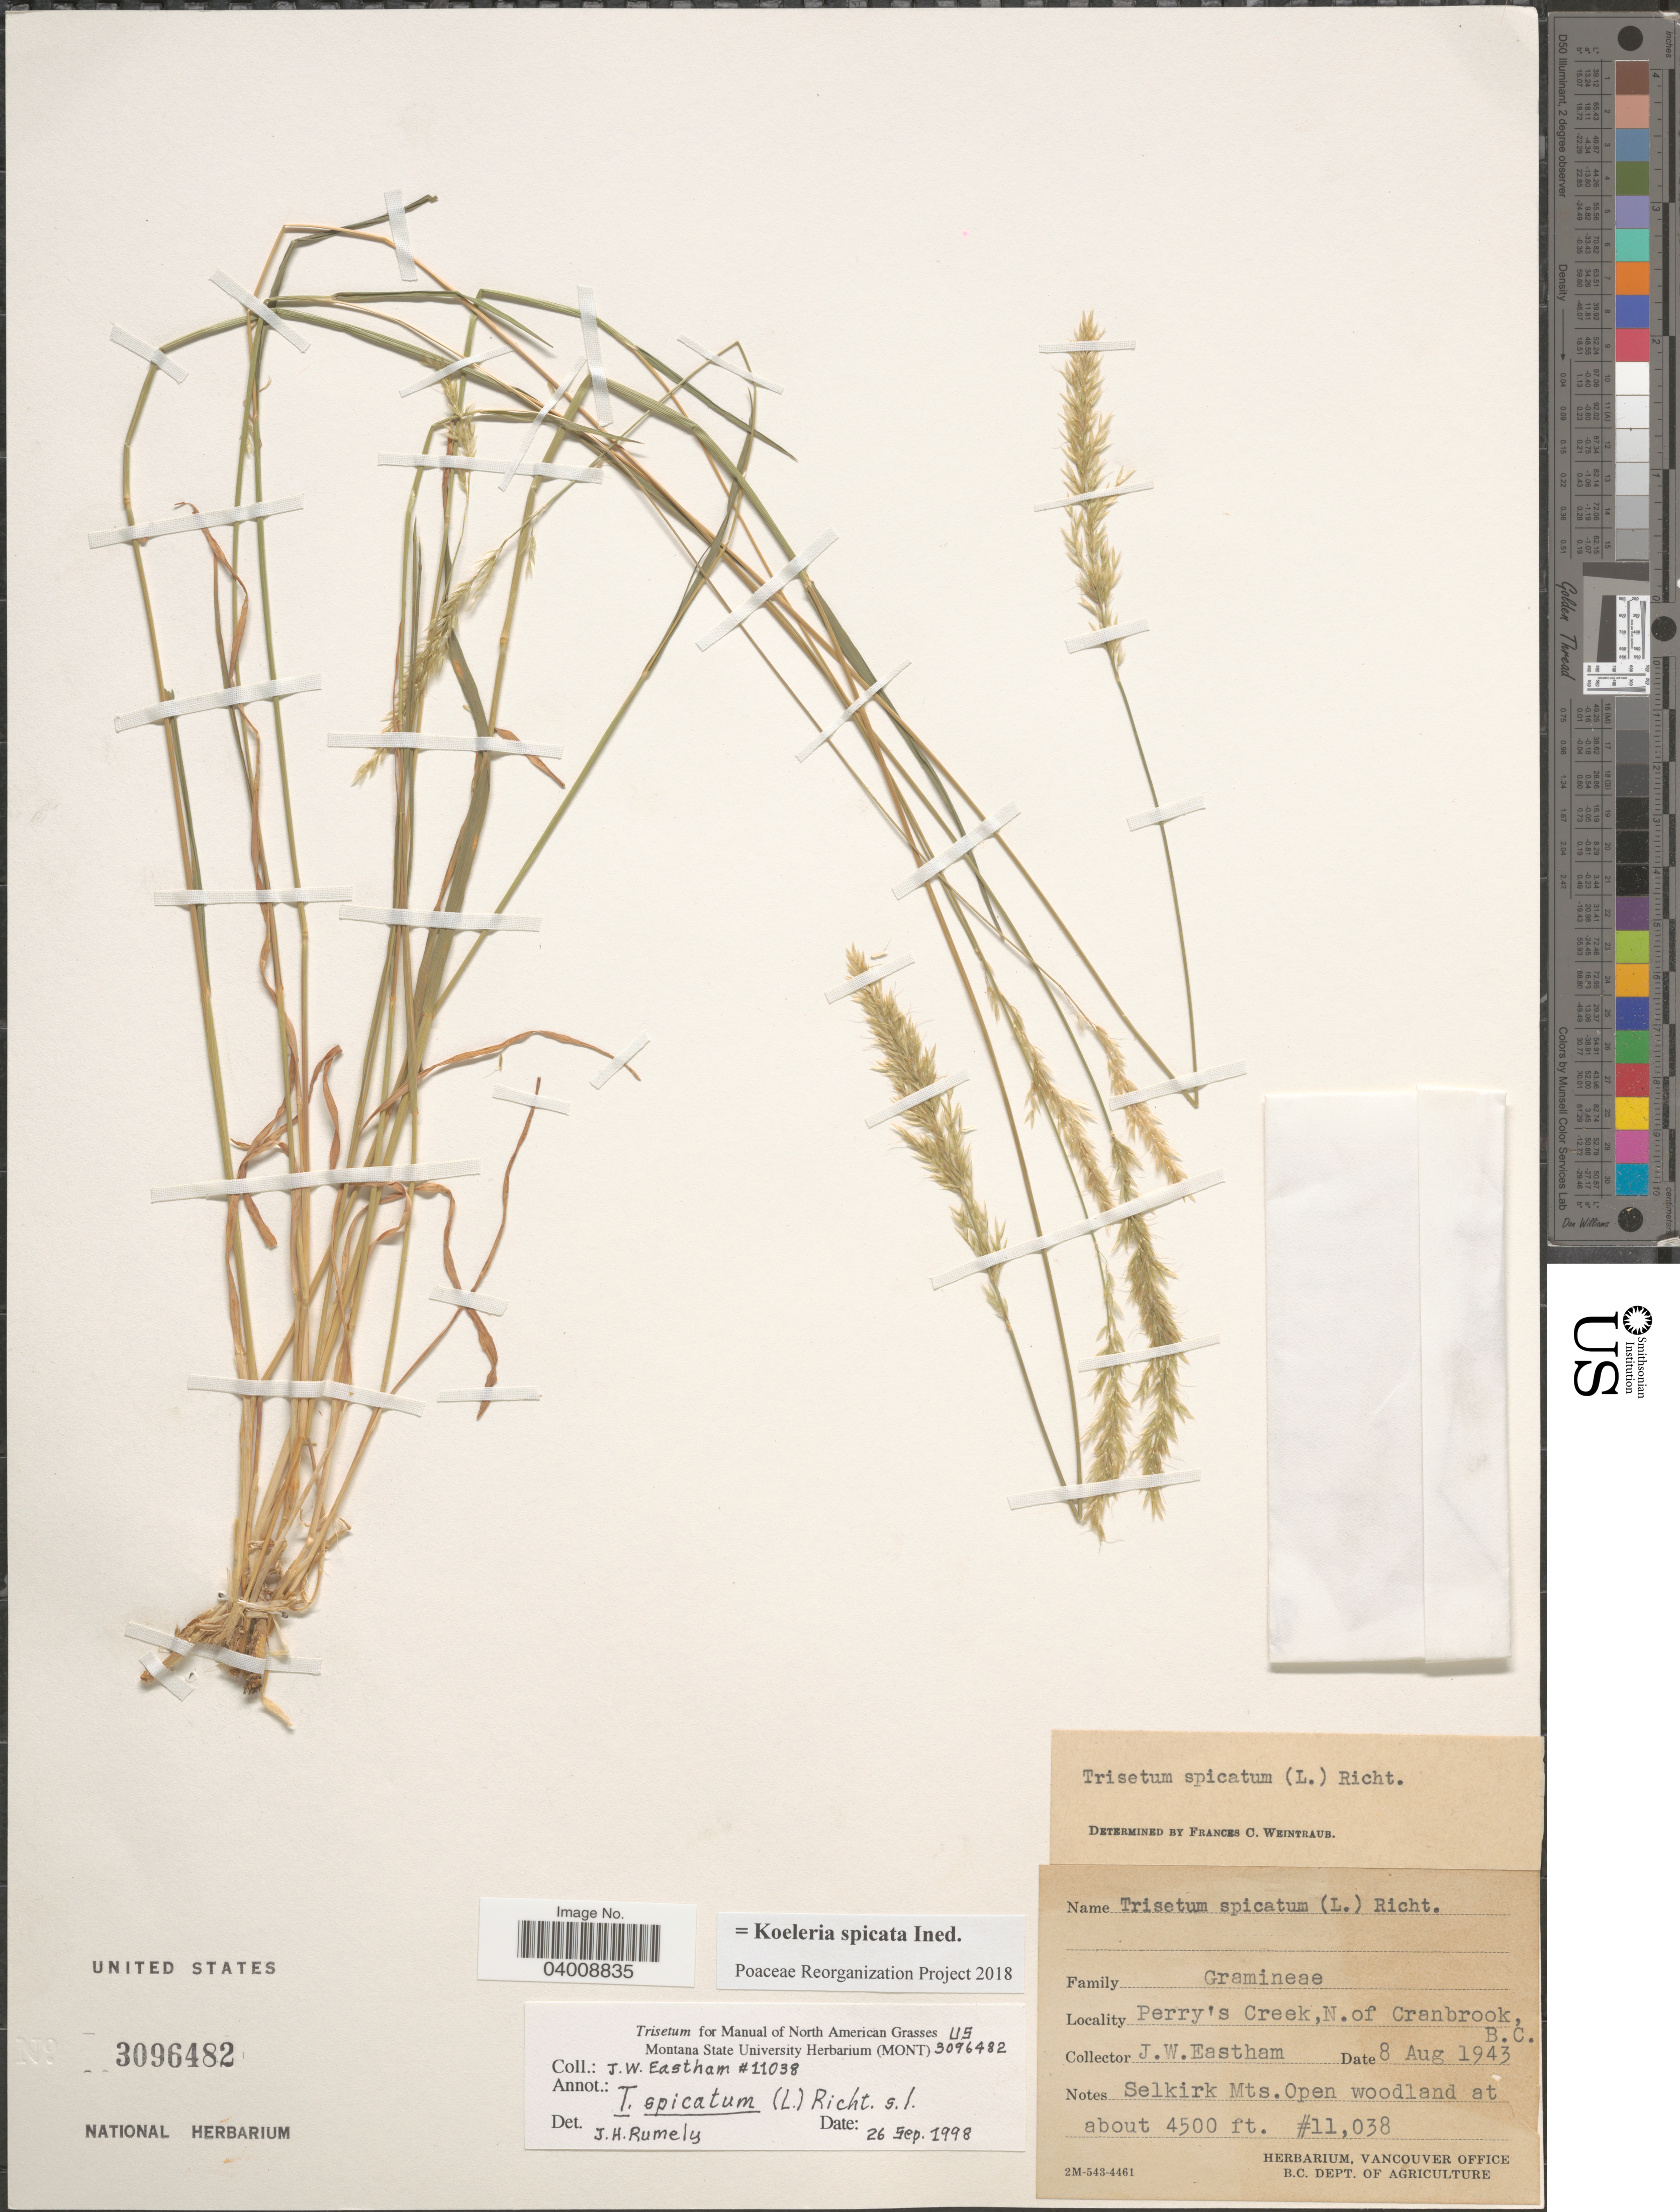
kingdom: Plantae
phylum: Tracheophyta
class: Liliopsida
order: Poales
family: Poaceae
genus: Koeleria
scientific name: Koeleria spicata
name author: (L.) Barberá et al.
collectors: J. Eastham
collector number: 11038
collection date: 1943-08-08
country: Canada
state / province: British Columbia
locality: Perry's Creek, N. of Cranbrook. Selkirk Mts.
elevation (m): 1372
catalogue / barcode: US 3096482